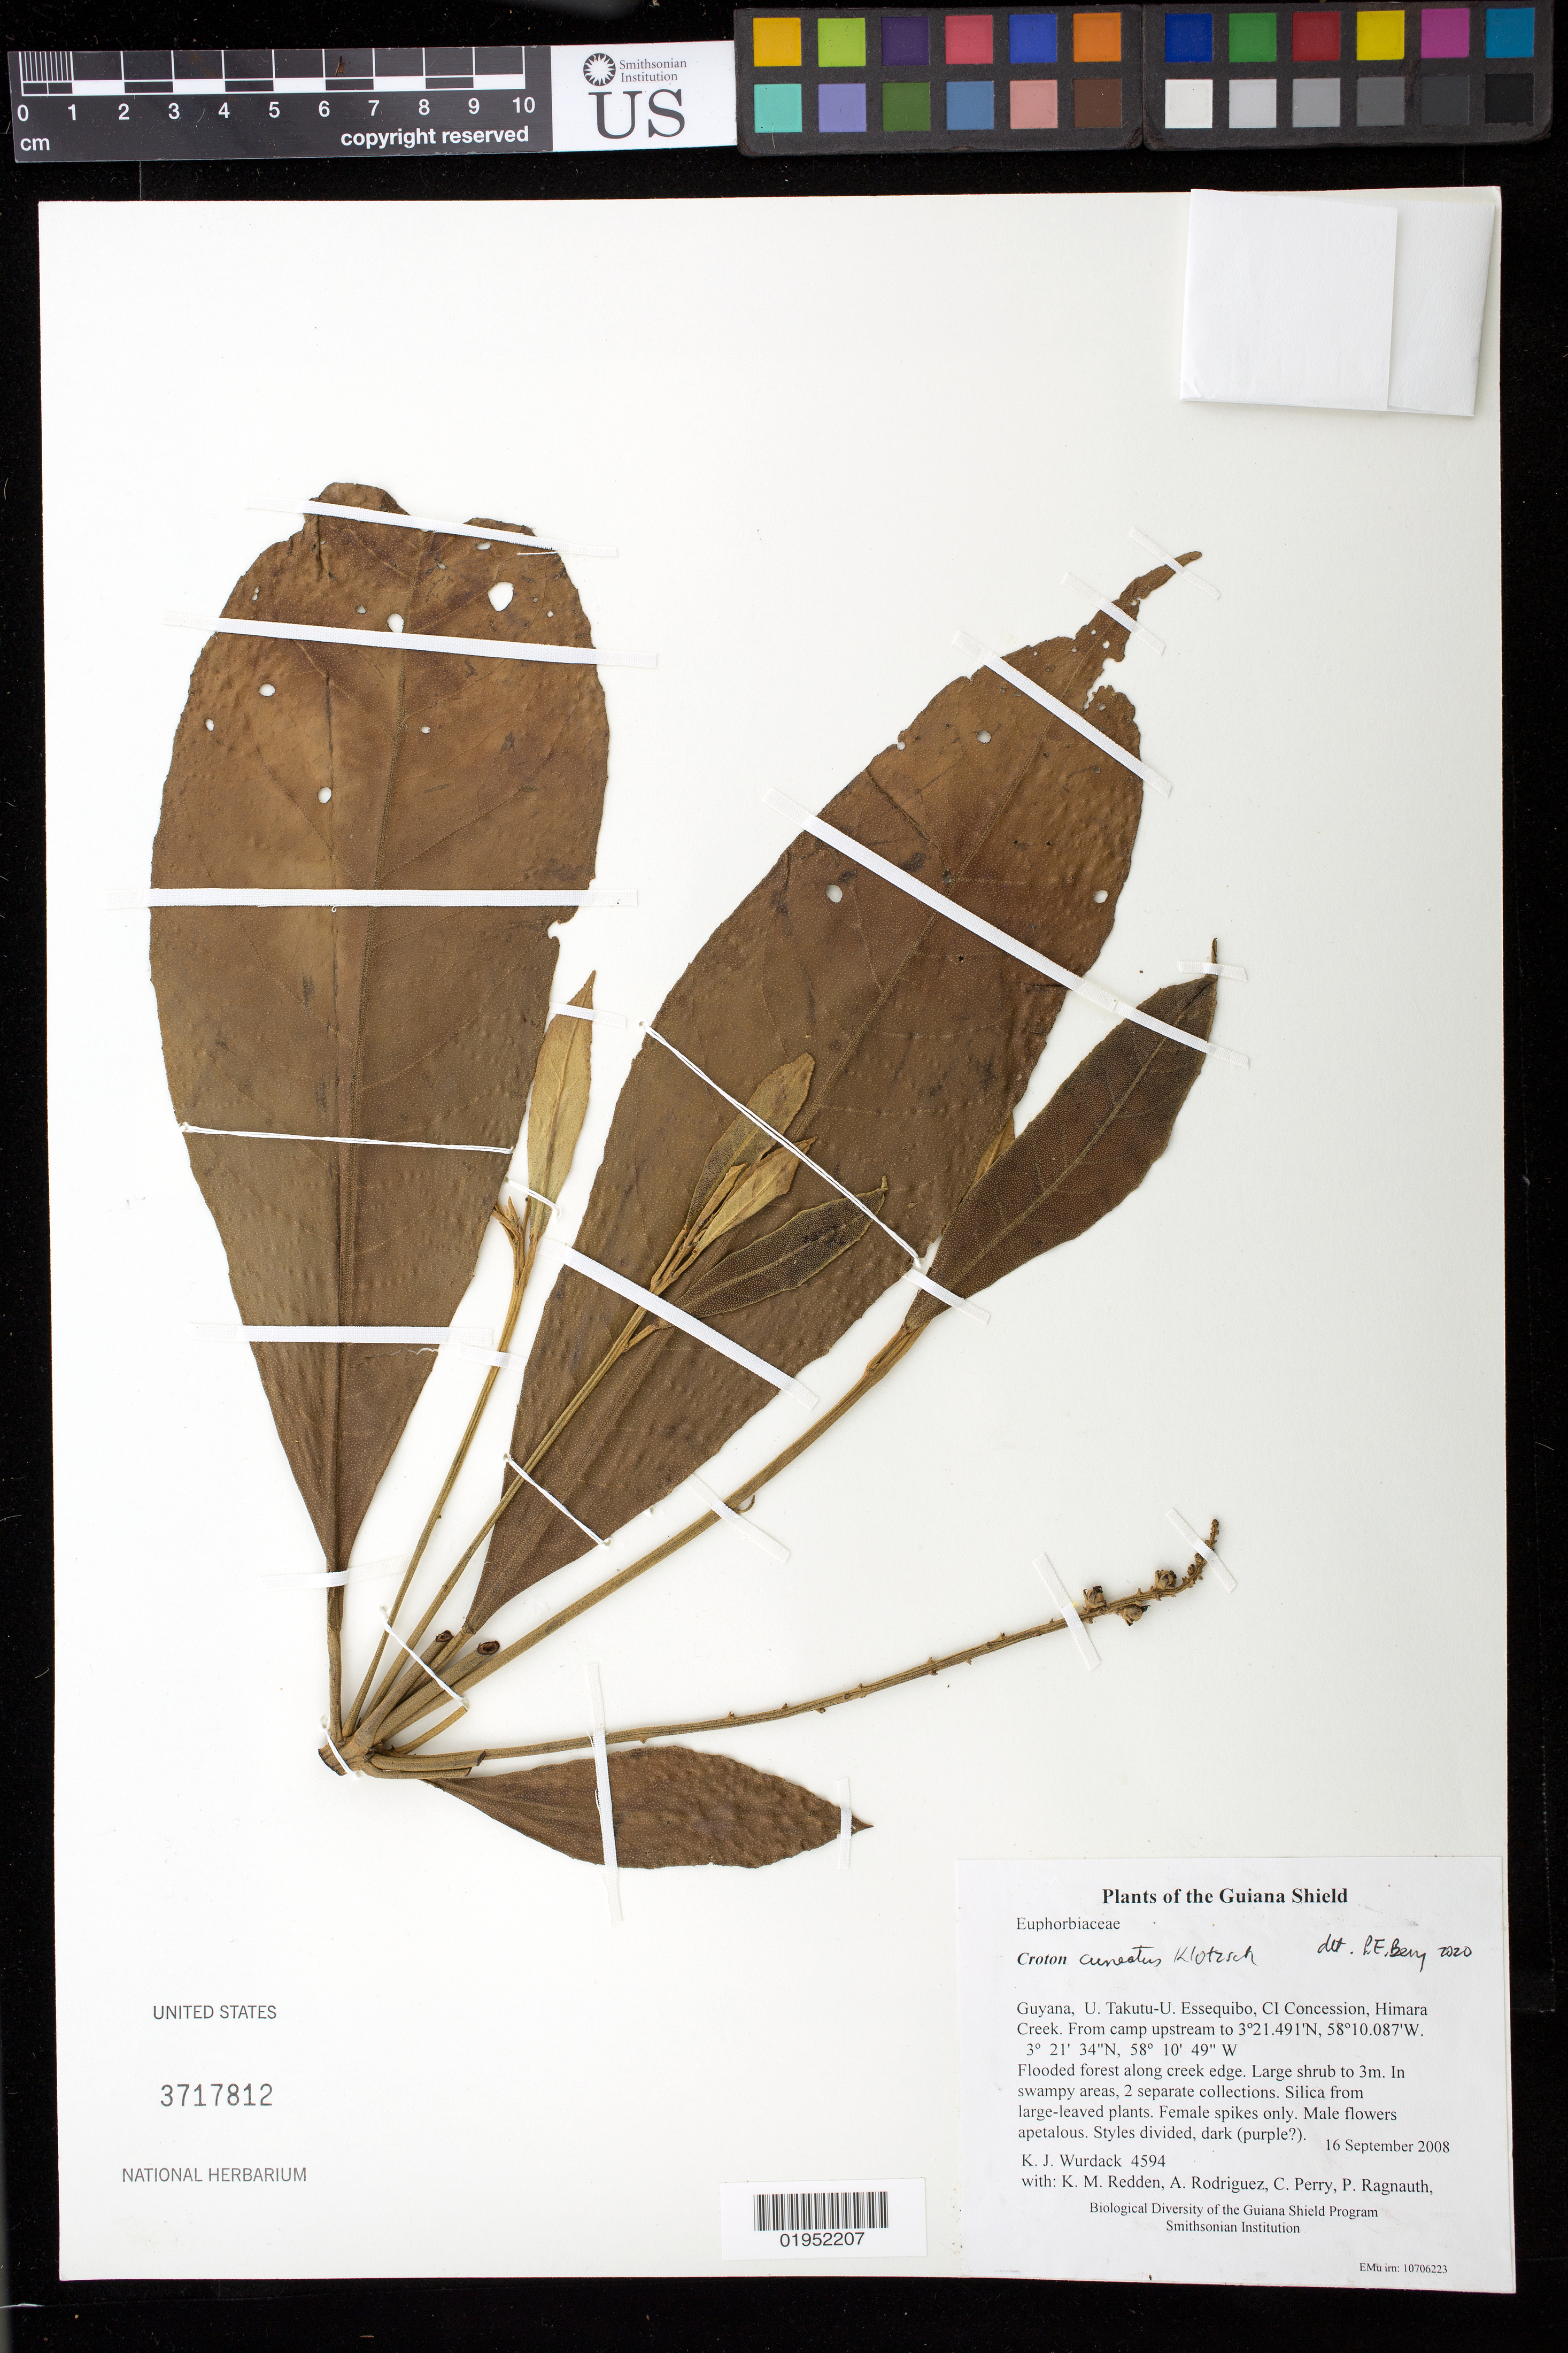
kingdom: Plantae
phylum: Tracheophyta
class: Magnoliopsida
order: Malpighiales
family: Euphorbiaceae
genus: Croton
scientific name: Croton cuneatus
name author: Klotzsch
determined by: Berry, Paul E.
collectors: K. Wurdack, K. M. Redden, A. Rodriguez, C. Perry, P. Ragnauth, N. John, H. James & H. Simon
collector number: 4594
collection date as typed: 16 September 2008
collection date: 2008-09-16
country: Guyana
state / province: U. Takutu-U. Essequibo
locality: CI Concession, Himara Creek. From camp upstream to 3º21.491'N, 58º10.087'W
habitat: Flooded forest along creek edge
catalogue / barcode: US 3717812